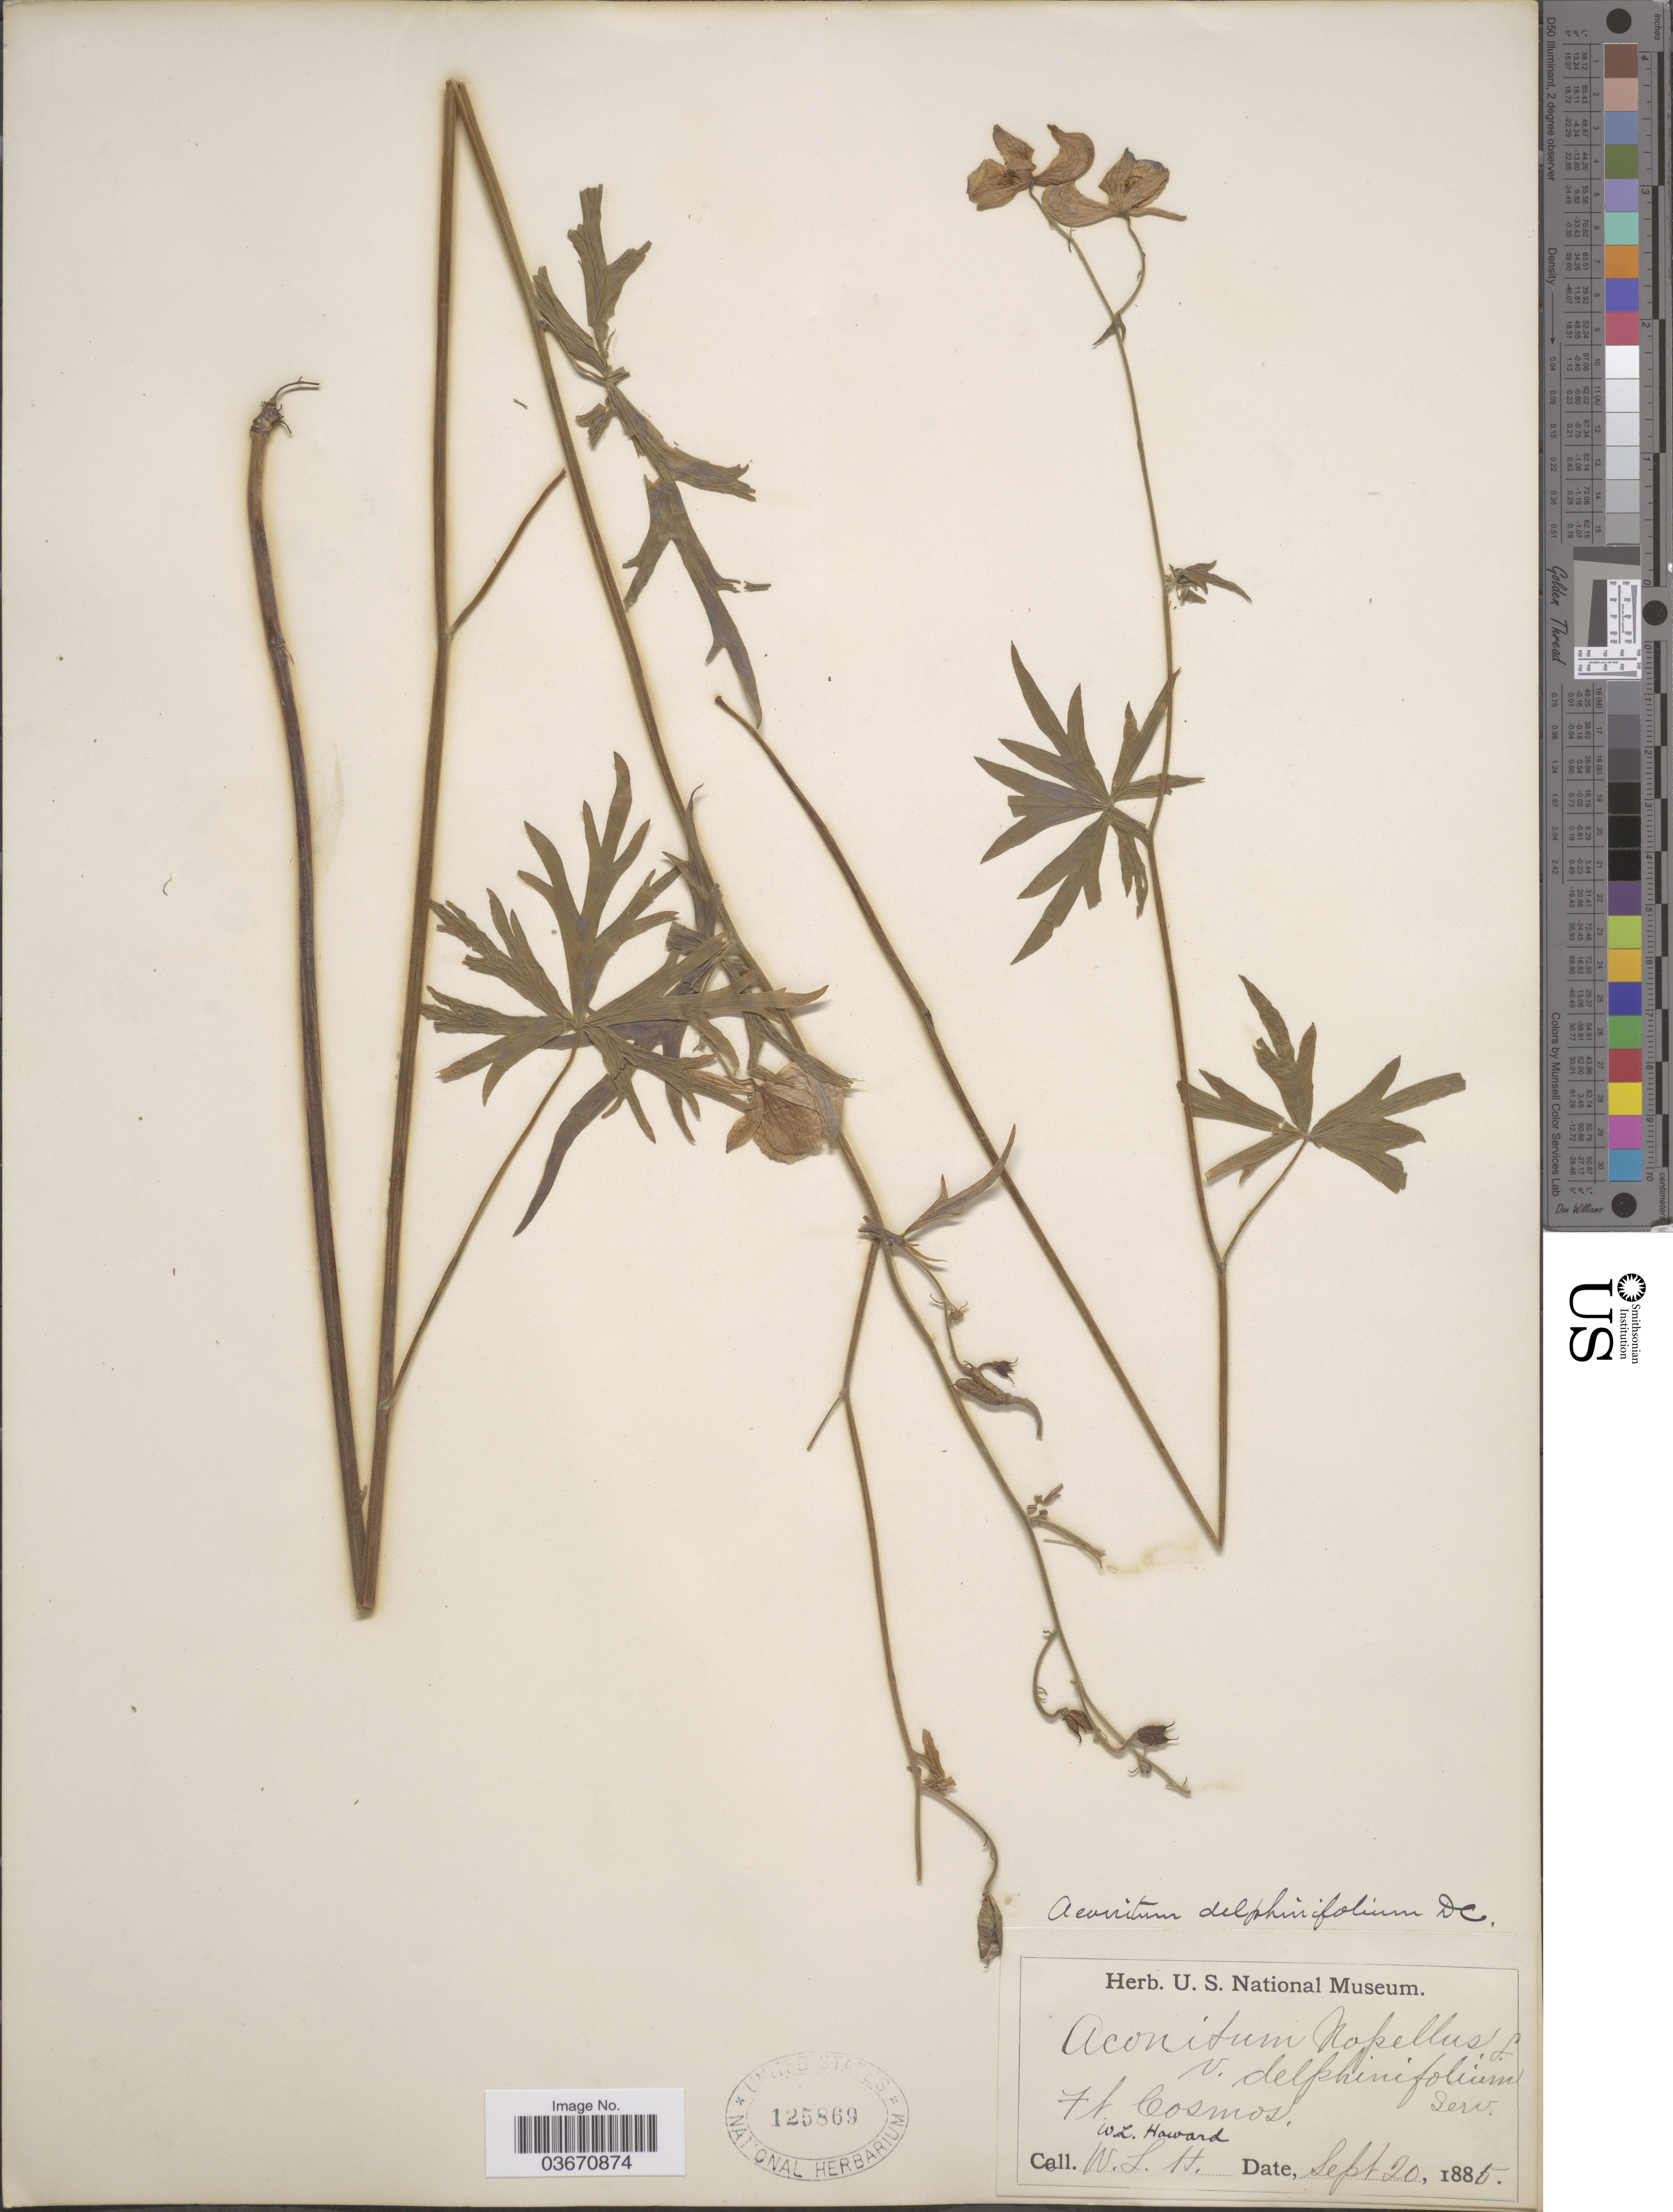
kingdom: Plantae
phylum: Tracheophyta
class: Magnoliopsida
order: Ranunculales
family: Ranunculaceae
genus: Aconitum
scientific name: Aconitum delphinifolium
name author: DC.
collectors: W. Howard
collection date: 1885-09-20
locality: Ft. Cosmos.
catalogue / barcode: US 125869